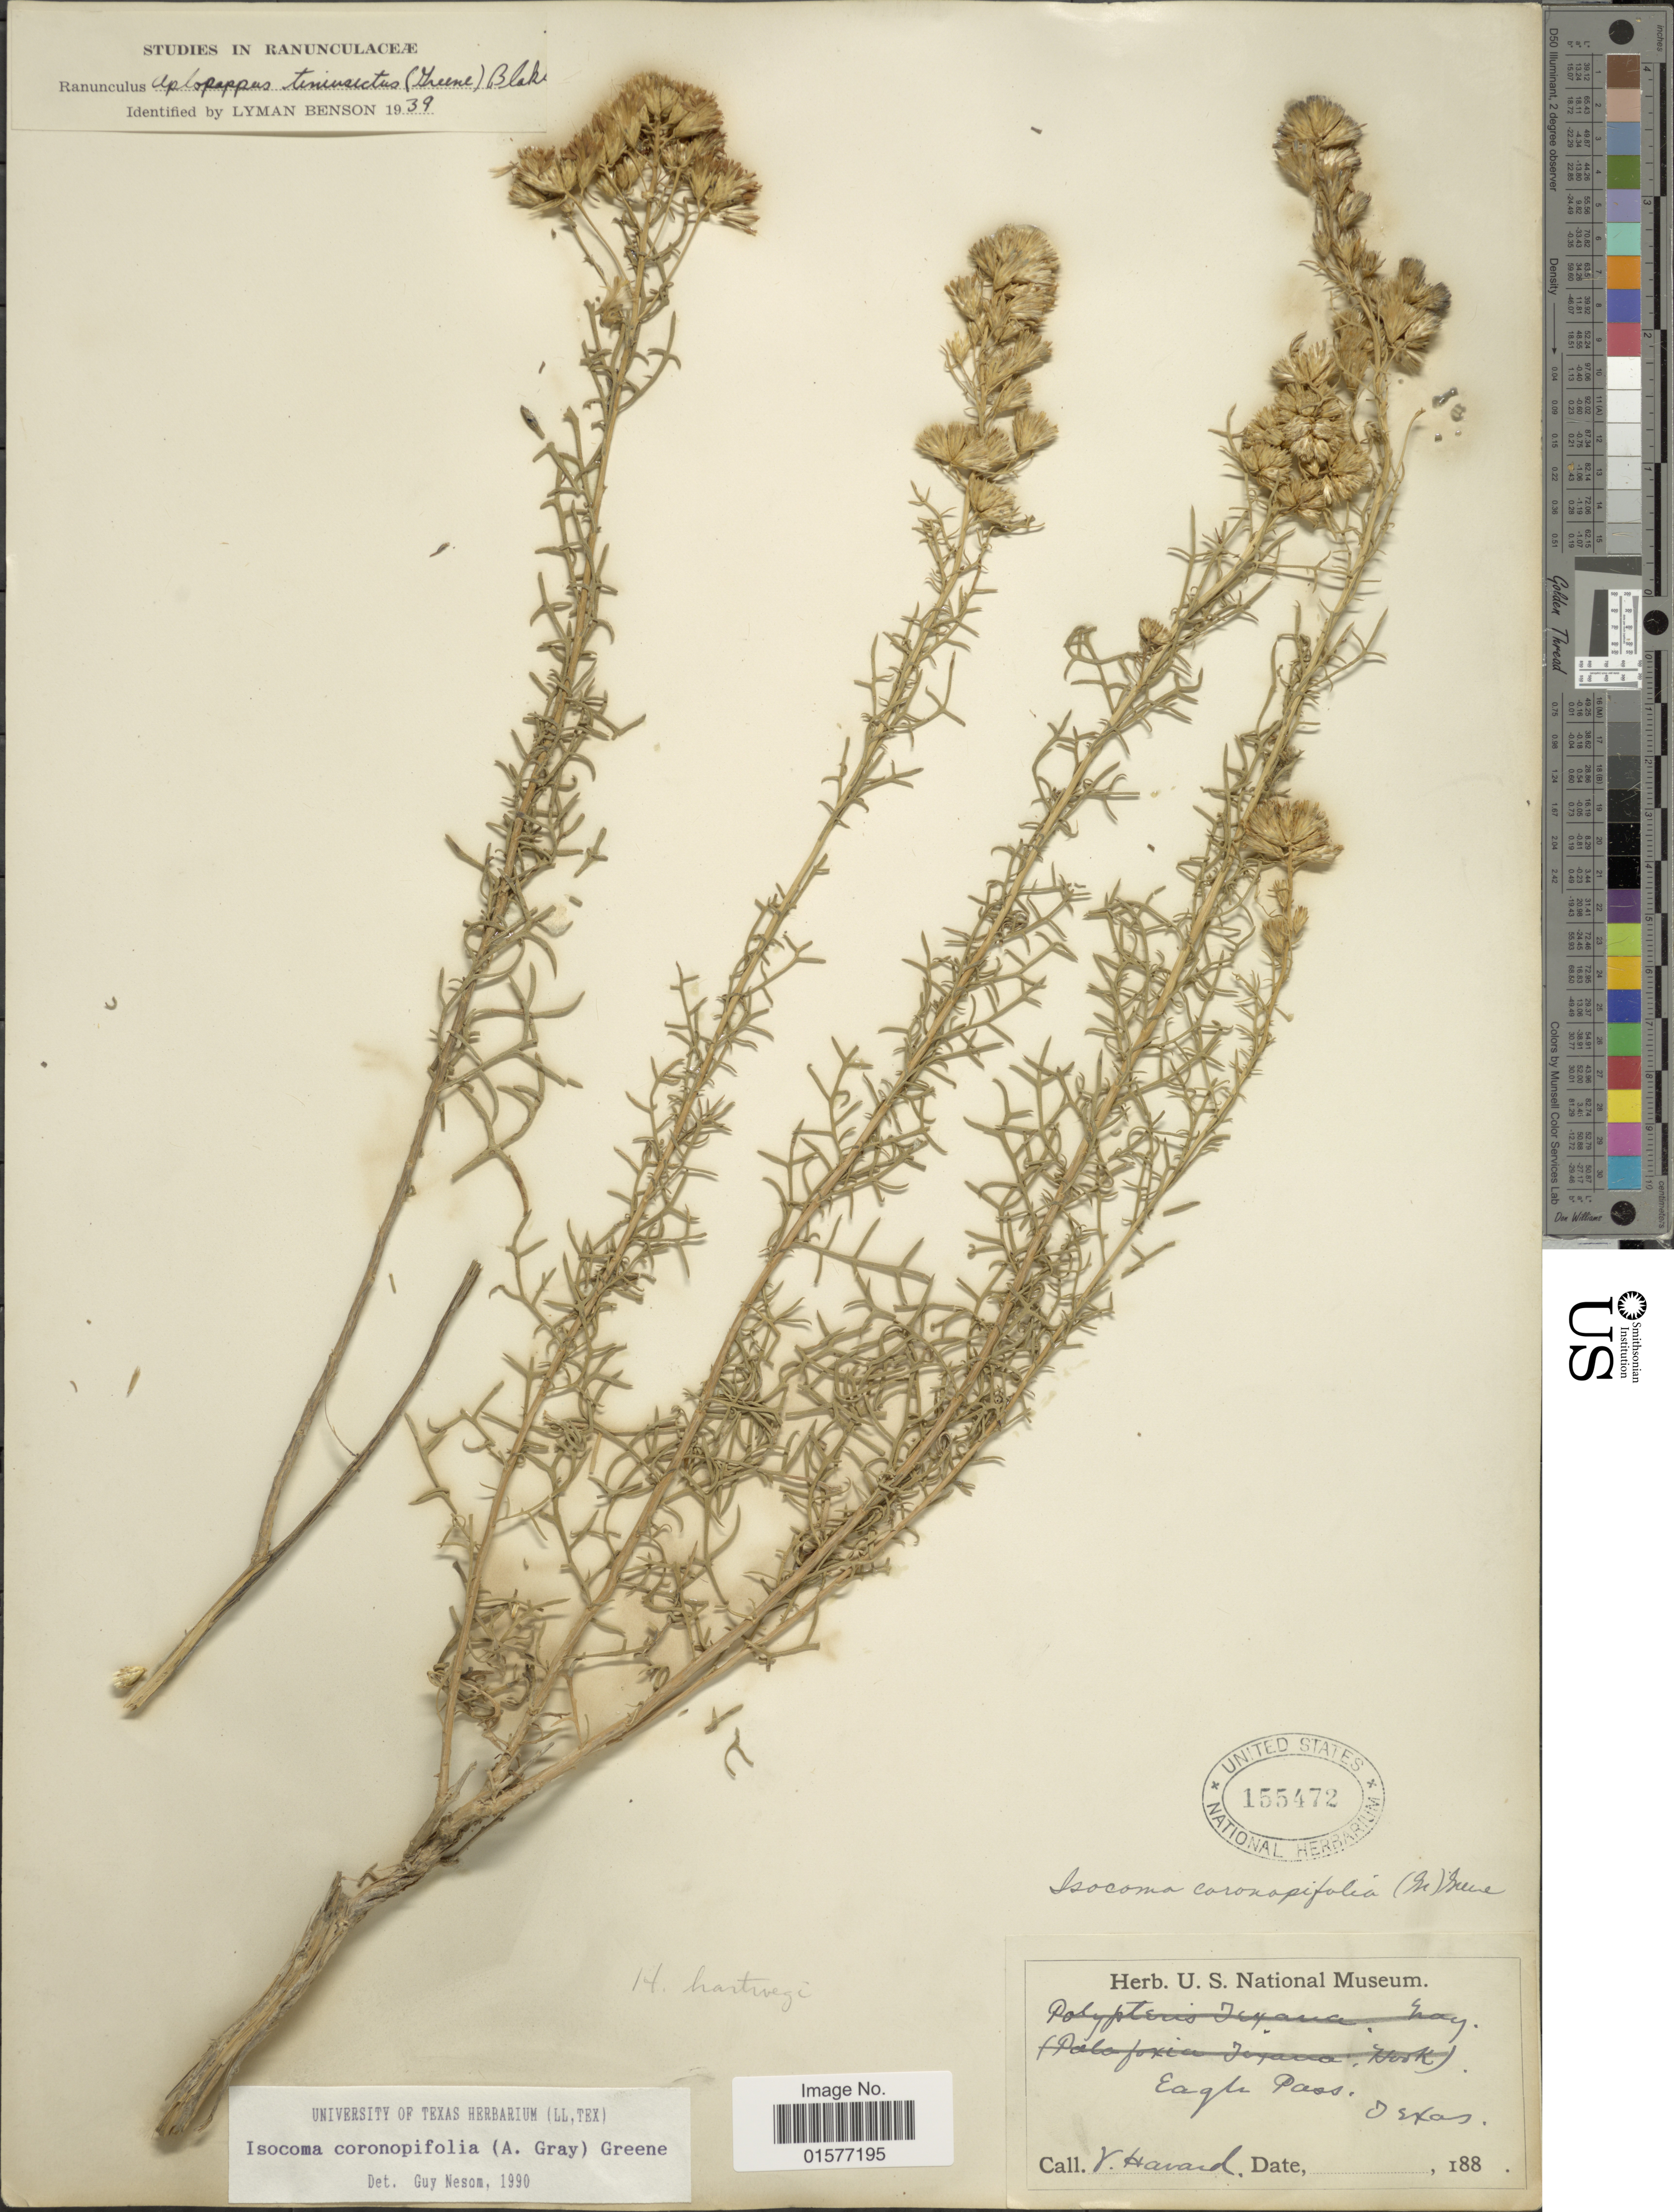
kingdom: Plantae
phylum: Tracheophyta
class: Magnoliopsida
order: Asterales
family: Asteraceae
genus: Isocoma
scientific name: Isocoma coronopifolia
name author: (A. Gray) Greene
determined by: Urbatsch, Lowell E., Curator (LSU), Louisiana State University (UNITED STATES)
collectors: V. Havard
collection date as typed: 188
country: United States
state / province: Texas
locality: Eagle Pass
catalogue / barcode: US 155472